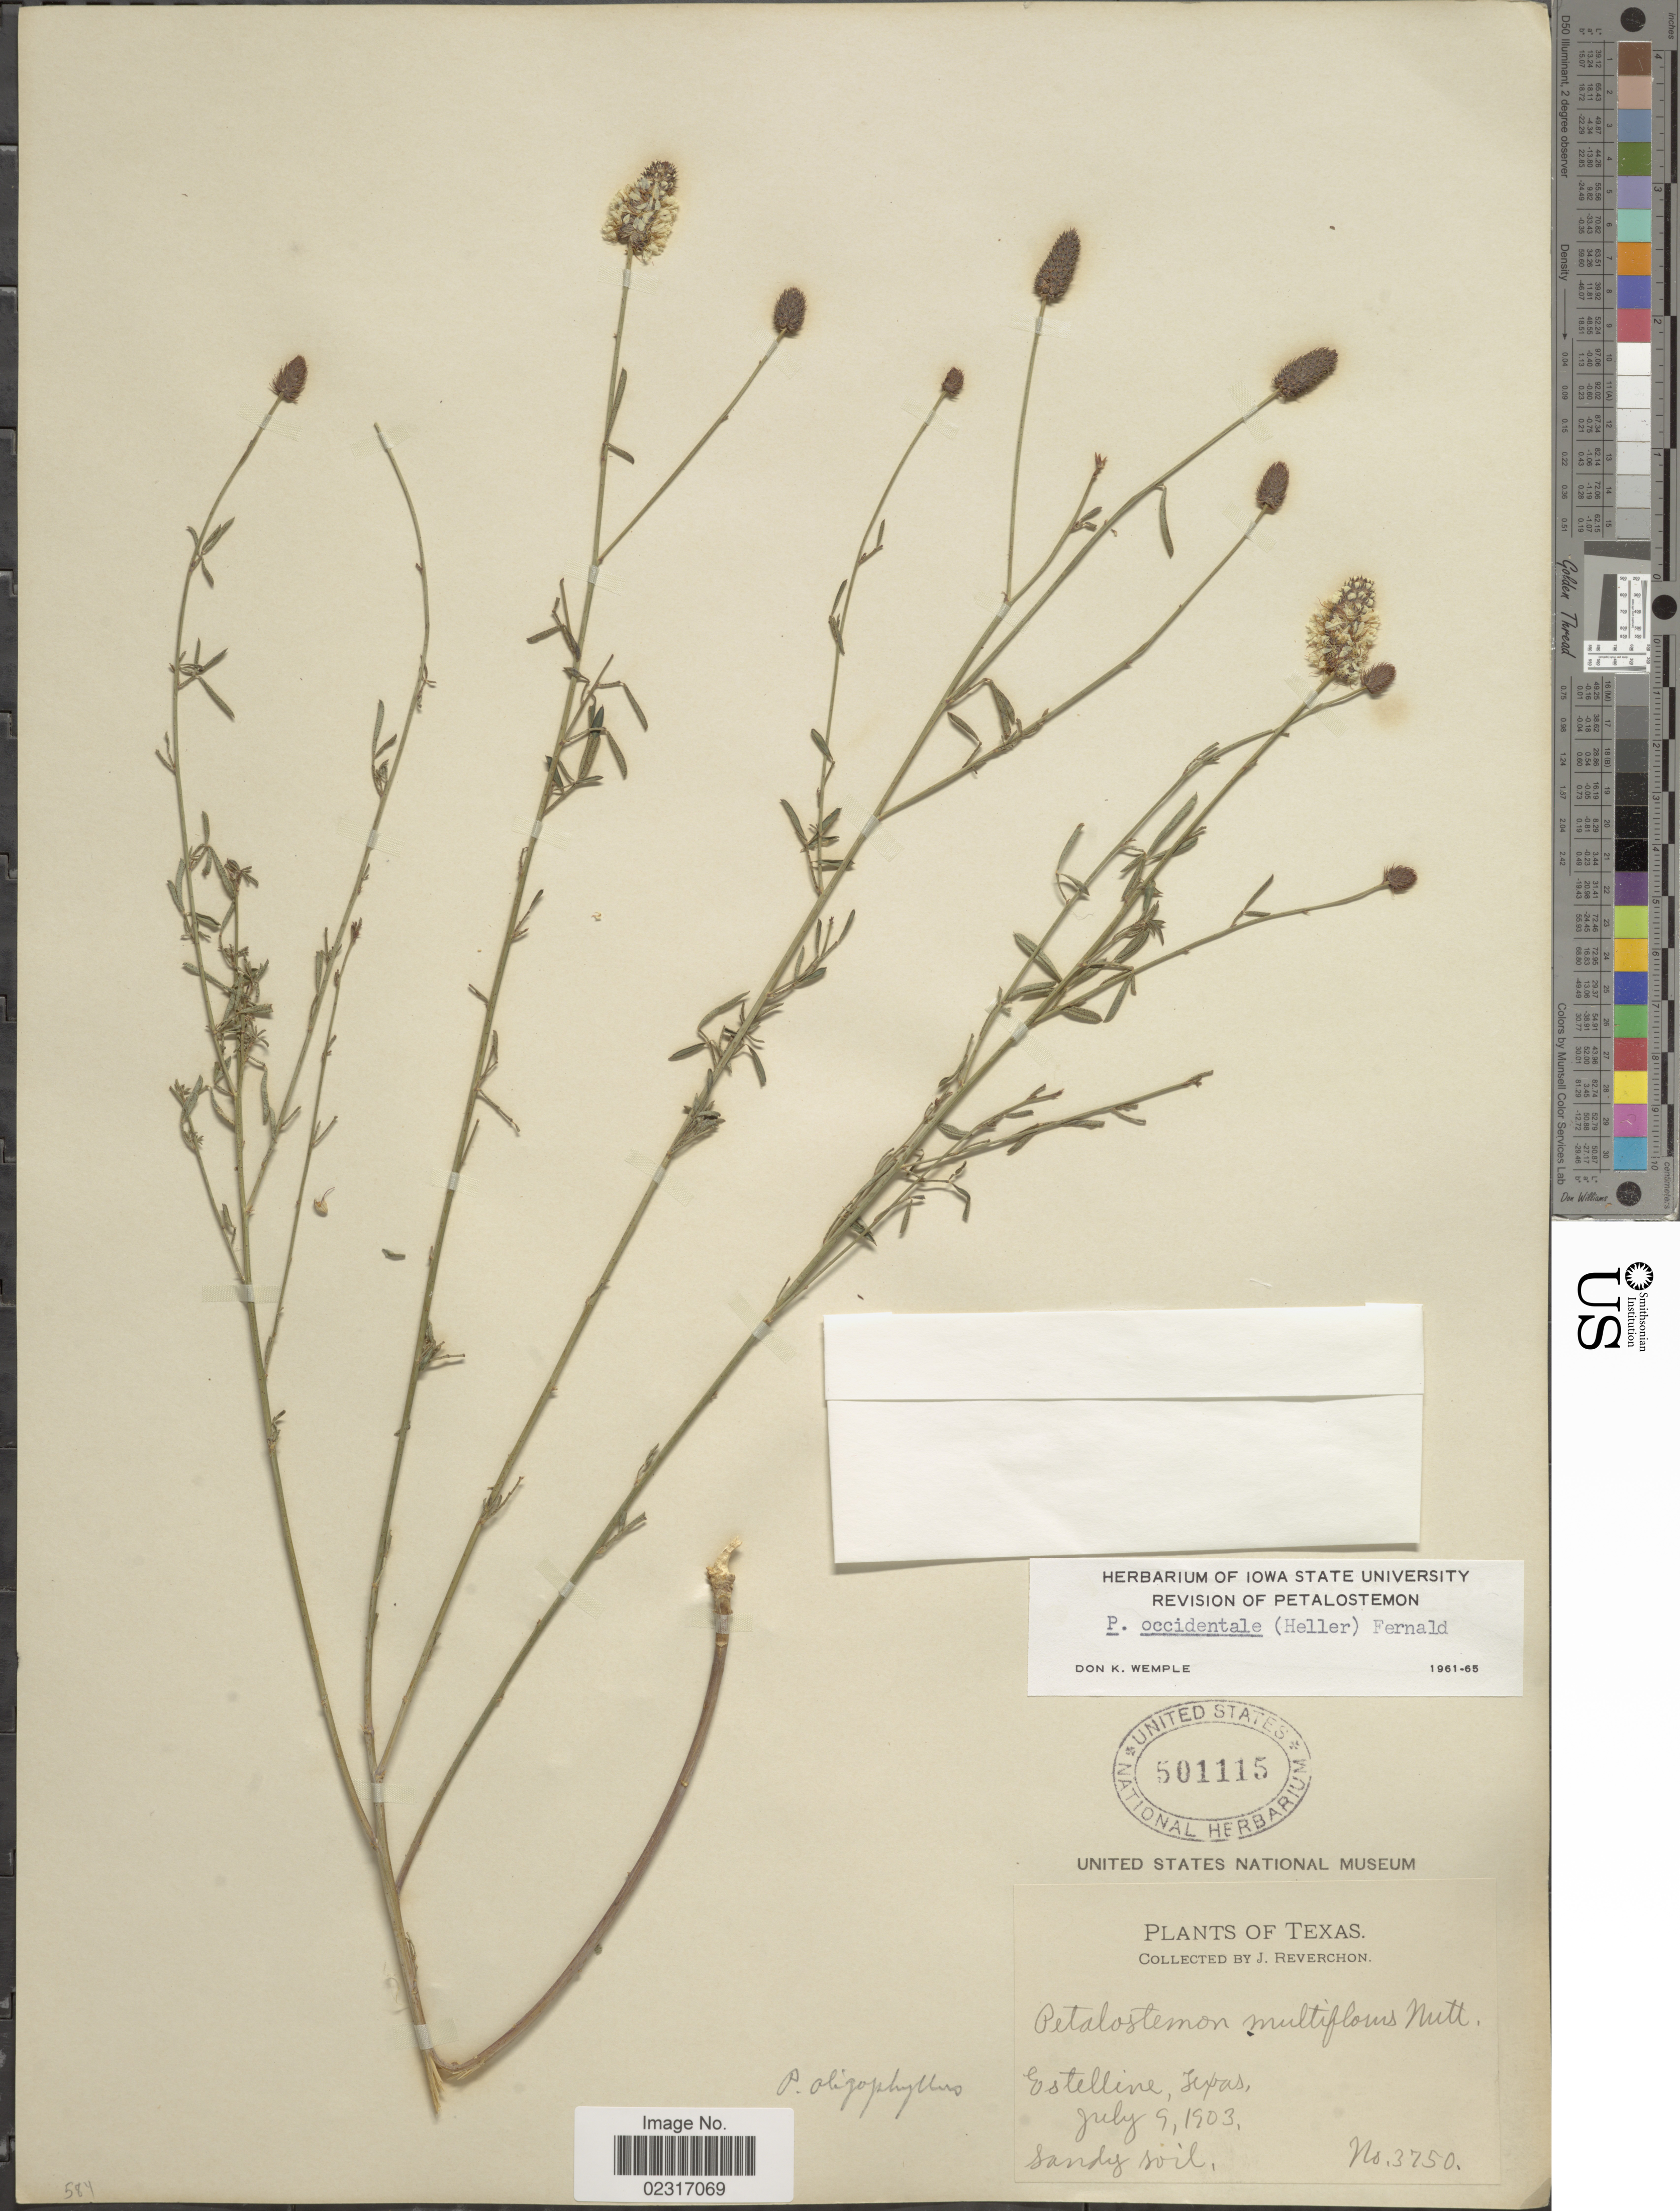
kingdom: Plantae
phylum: Tracheophyta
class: Magnoliopsida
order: Fabales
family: Fabaceae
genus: Dalea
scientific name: Dalea candida var. oligophylla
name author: (Torr) Shinners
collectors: J. Reverchon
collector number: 3750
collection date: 1903-07-09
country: United States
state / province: Texas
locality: Estelline.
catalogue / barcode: US 501115